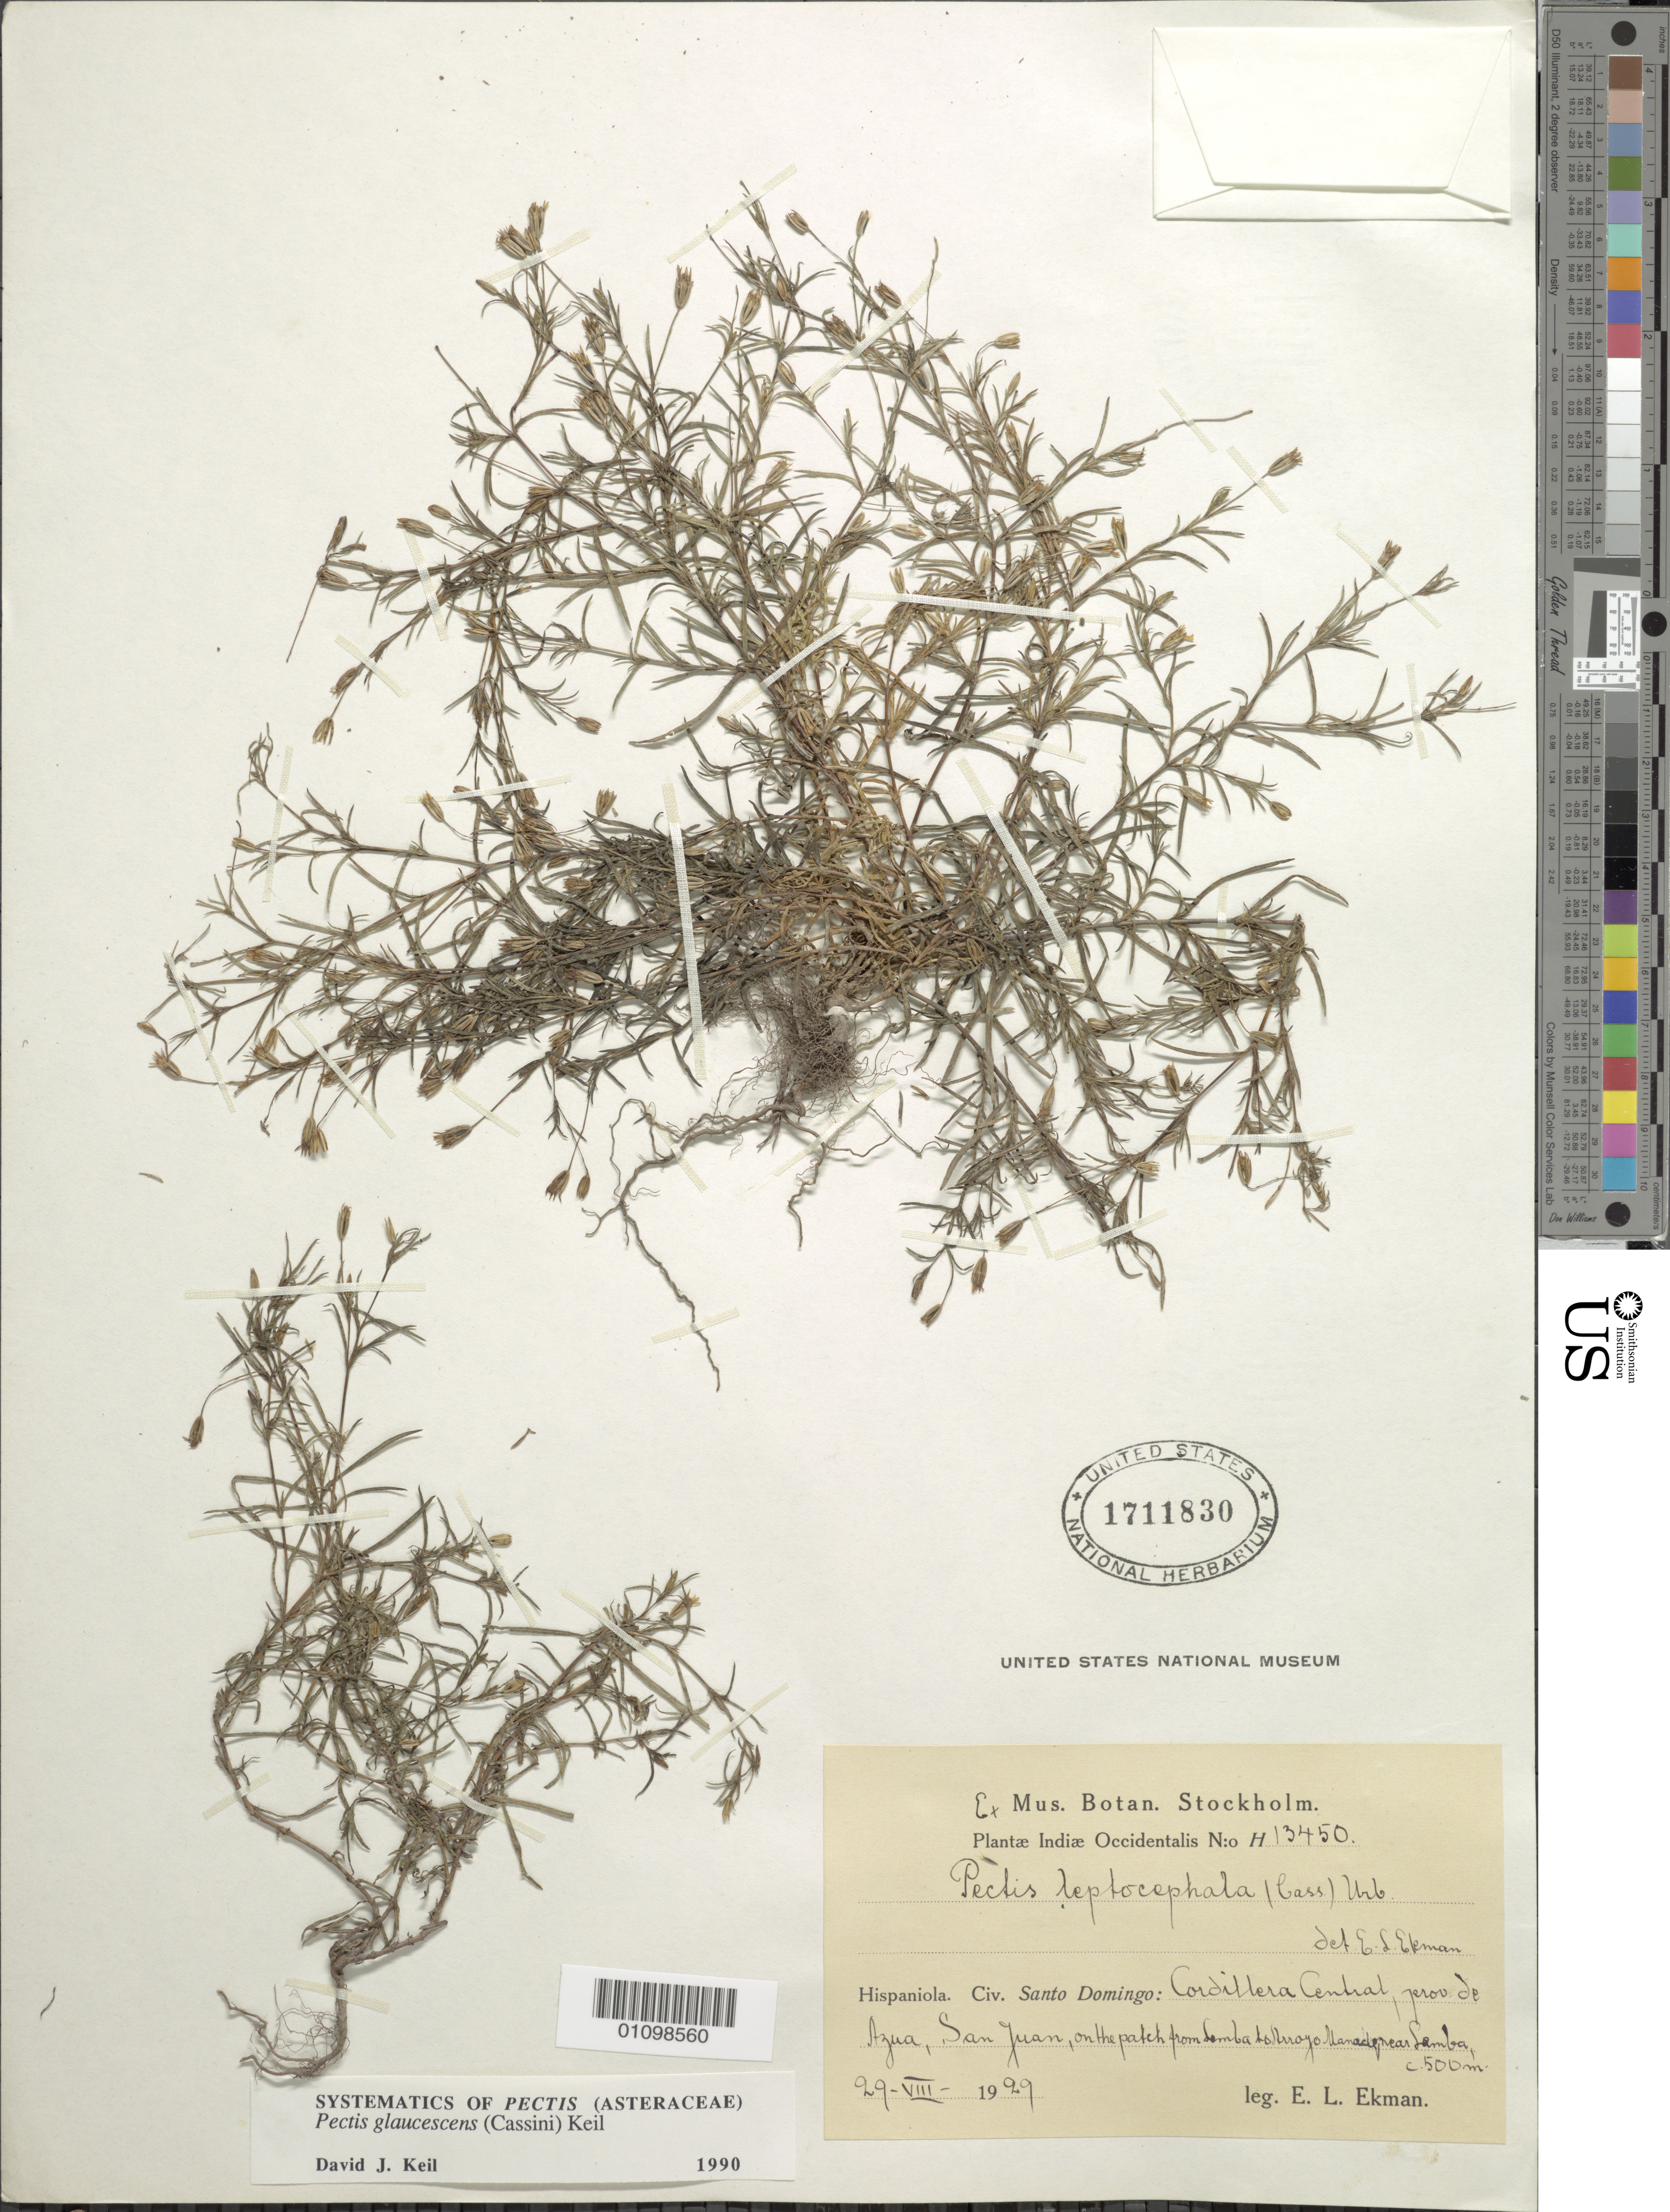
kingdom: Plantae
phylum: Tracheophyta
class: Magnoliopsida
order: Asterales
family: Asteraceae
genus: Pectis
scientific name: Pectis glaucescens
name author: (Cass.) D.J. Keil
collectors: E. L. Ekman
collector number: H 13450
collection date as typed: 08 Aug 1909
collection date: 1909-08-08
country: Dominican Republic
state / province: Santo Domingo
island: Hispaniola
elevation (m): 500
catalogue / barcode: US 1711830